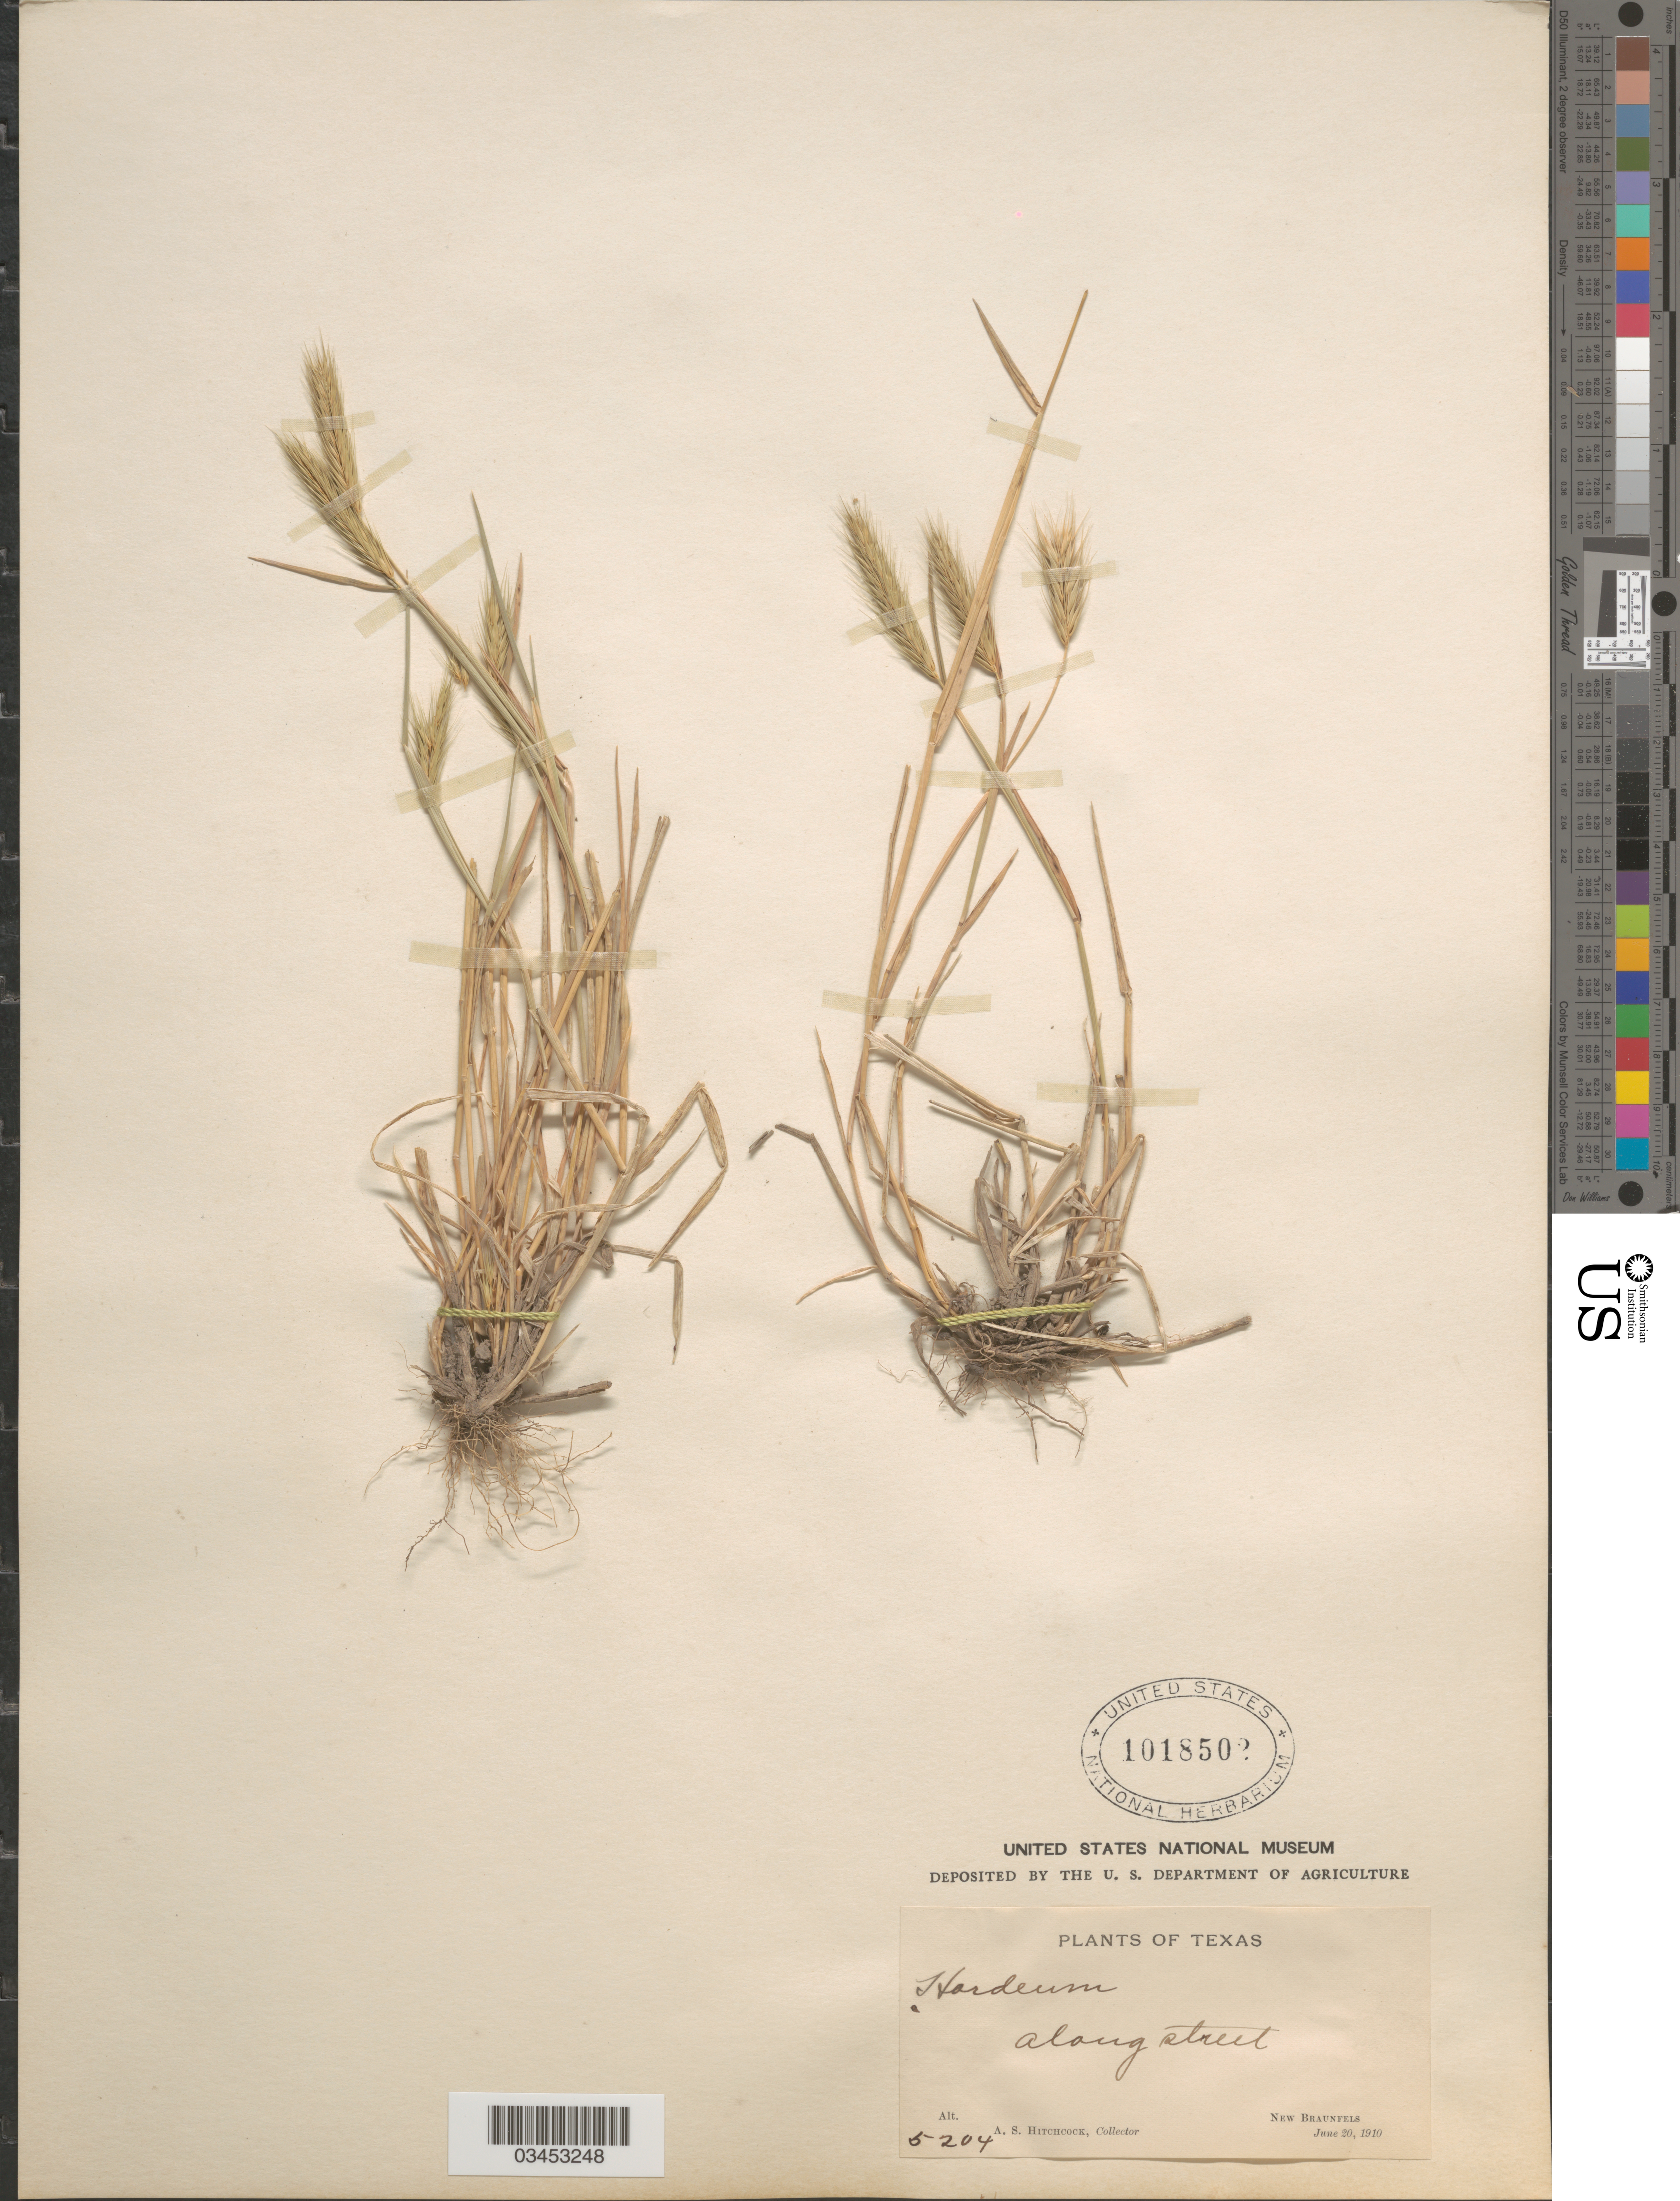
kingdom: Plantae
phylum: Tracheophyta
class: Liliopsida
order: Poales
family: Poaceae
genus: Hordeum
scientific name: Hordeum pusillum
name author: Nutt.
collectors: A. S. Hitchcock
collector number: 5204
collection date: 1910-06-20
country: United States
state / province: Texas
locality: Along street. New Braunfels.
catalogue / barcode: US 1018502